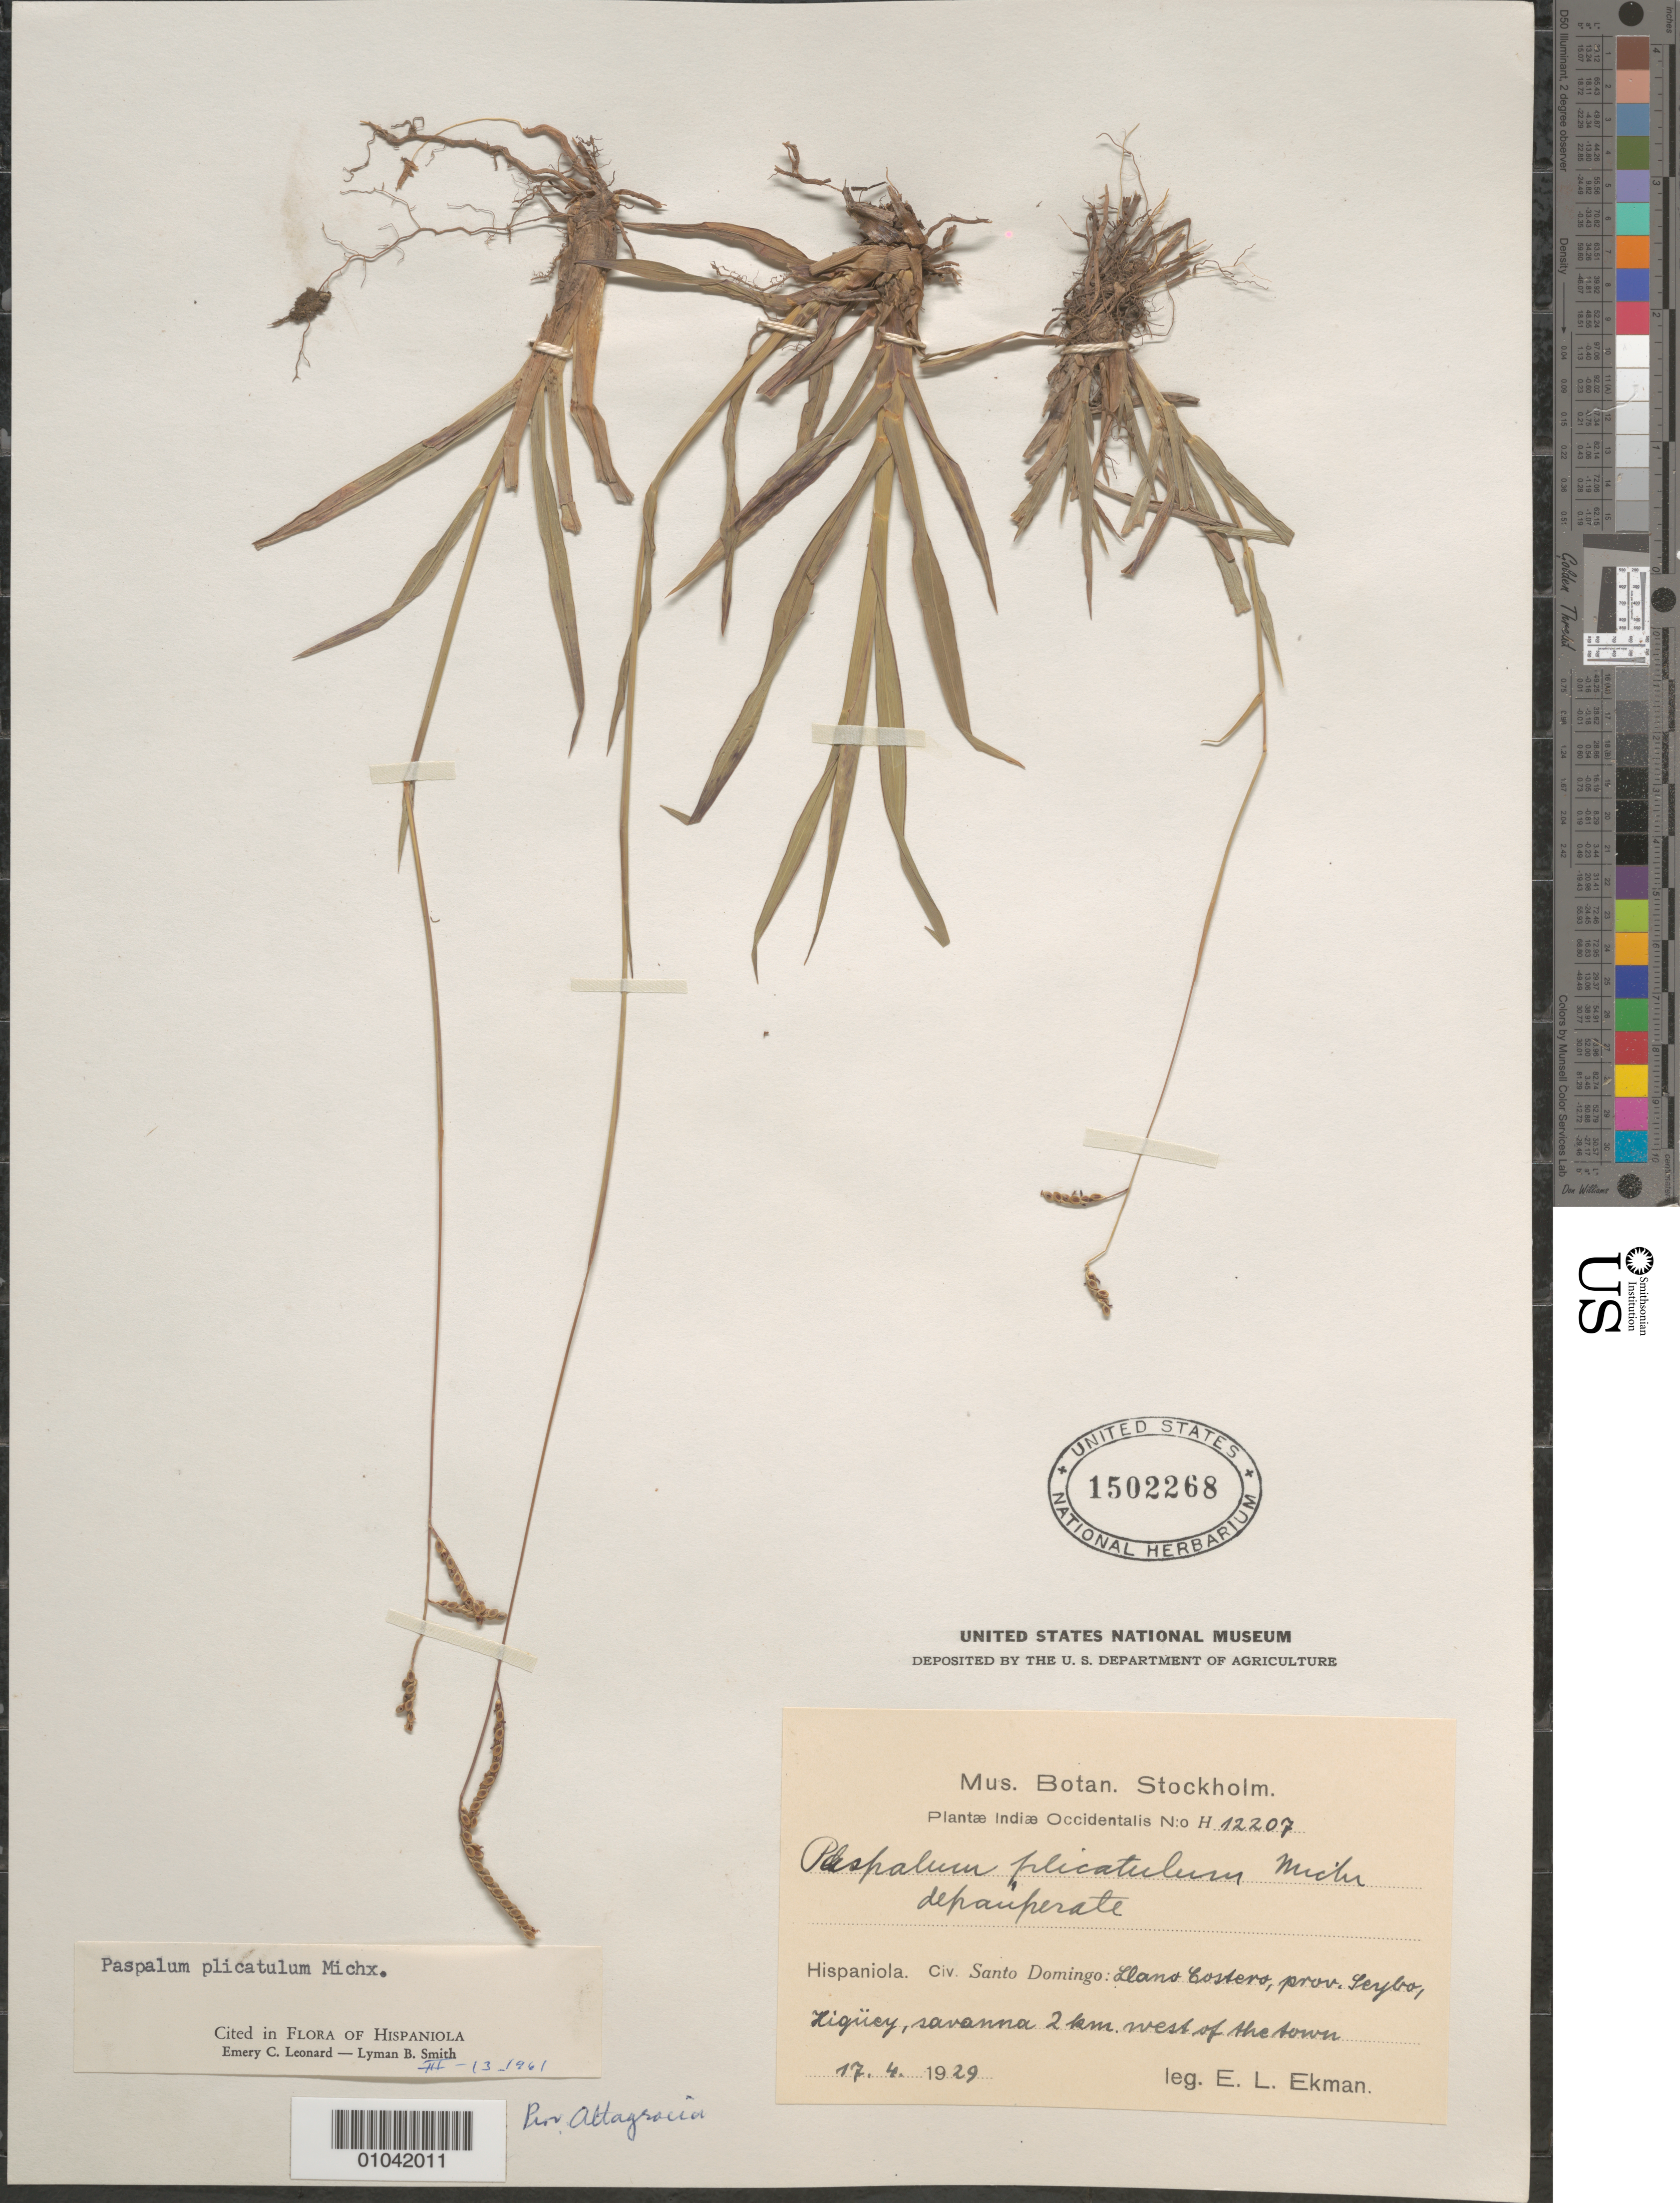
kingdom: Plantae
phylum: Tracheophyta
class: Liliopsida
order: Poales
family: Poaceae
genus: Paspalum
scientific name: Paspalum plicatulum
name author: Michx.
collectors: E. L. Ekman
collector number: H 12207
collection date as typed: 17 Apr 1929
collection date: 1929-04-17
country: Dominican Republic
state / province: La Vega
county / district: Santo Domingo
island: Hispaniola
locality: Llano Costero, prov. Seybo, Higuey, savanna 2 km. W of the town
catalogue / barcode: US 1502268